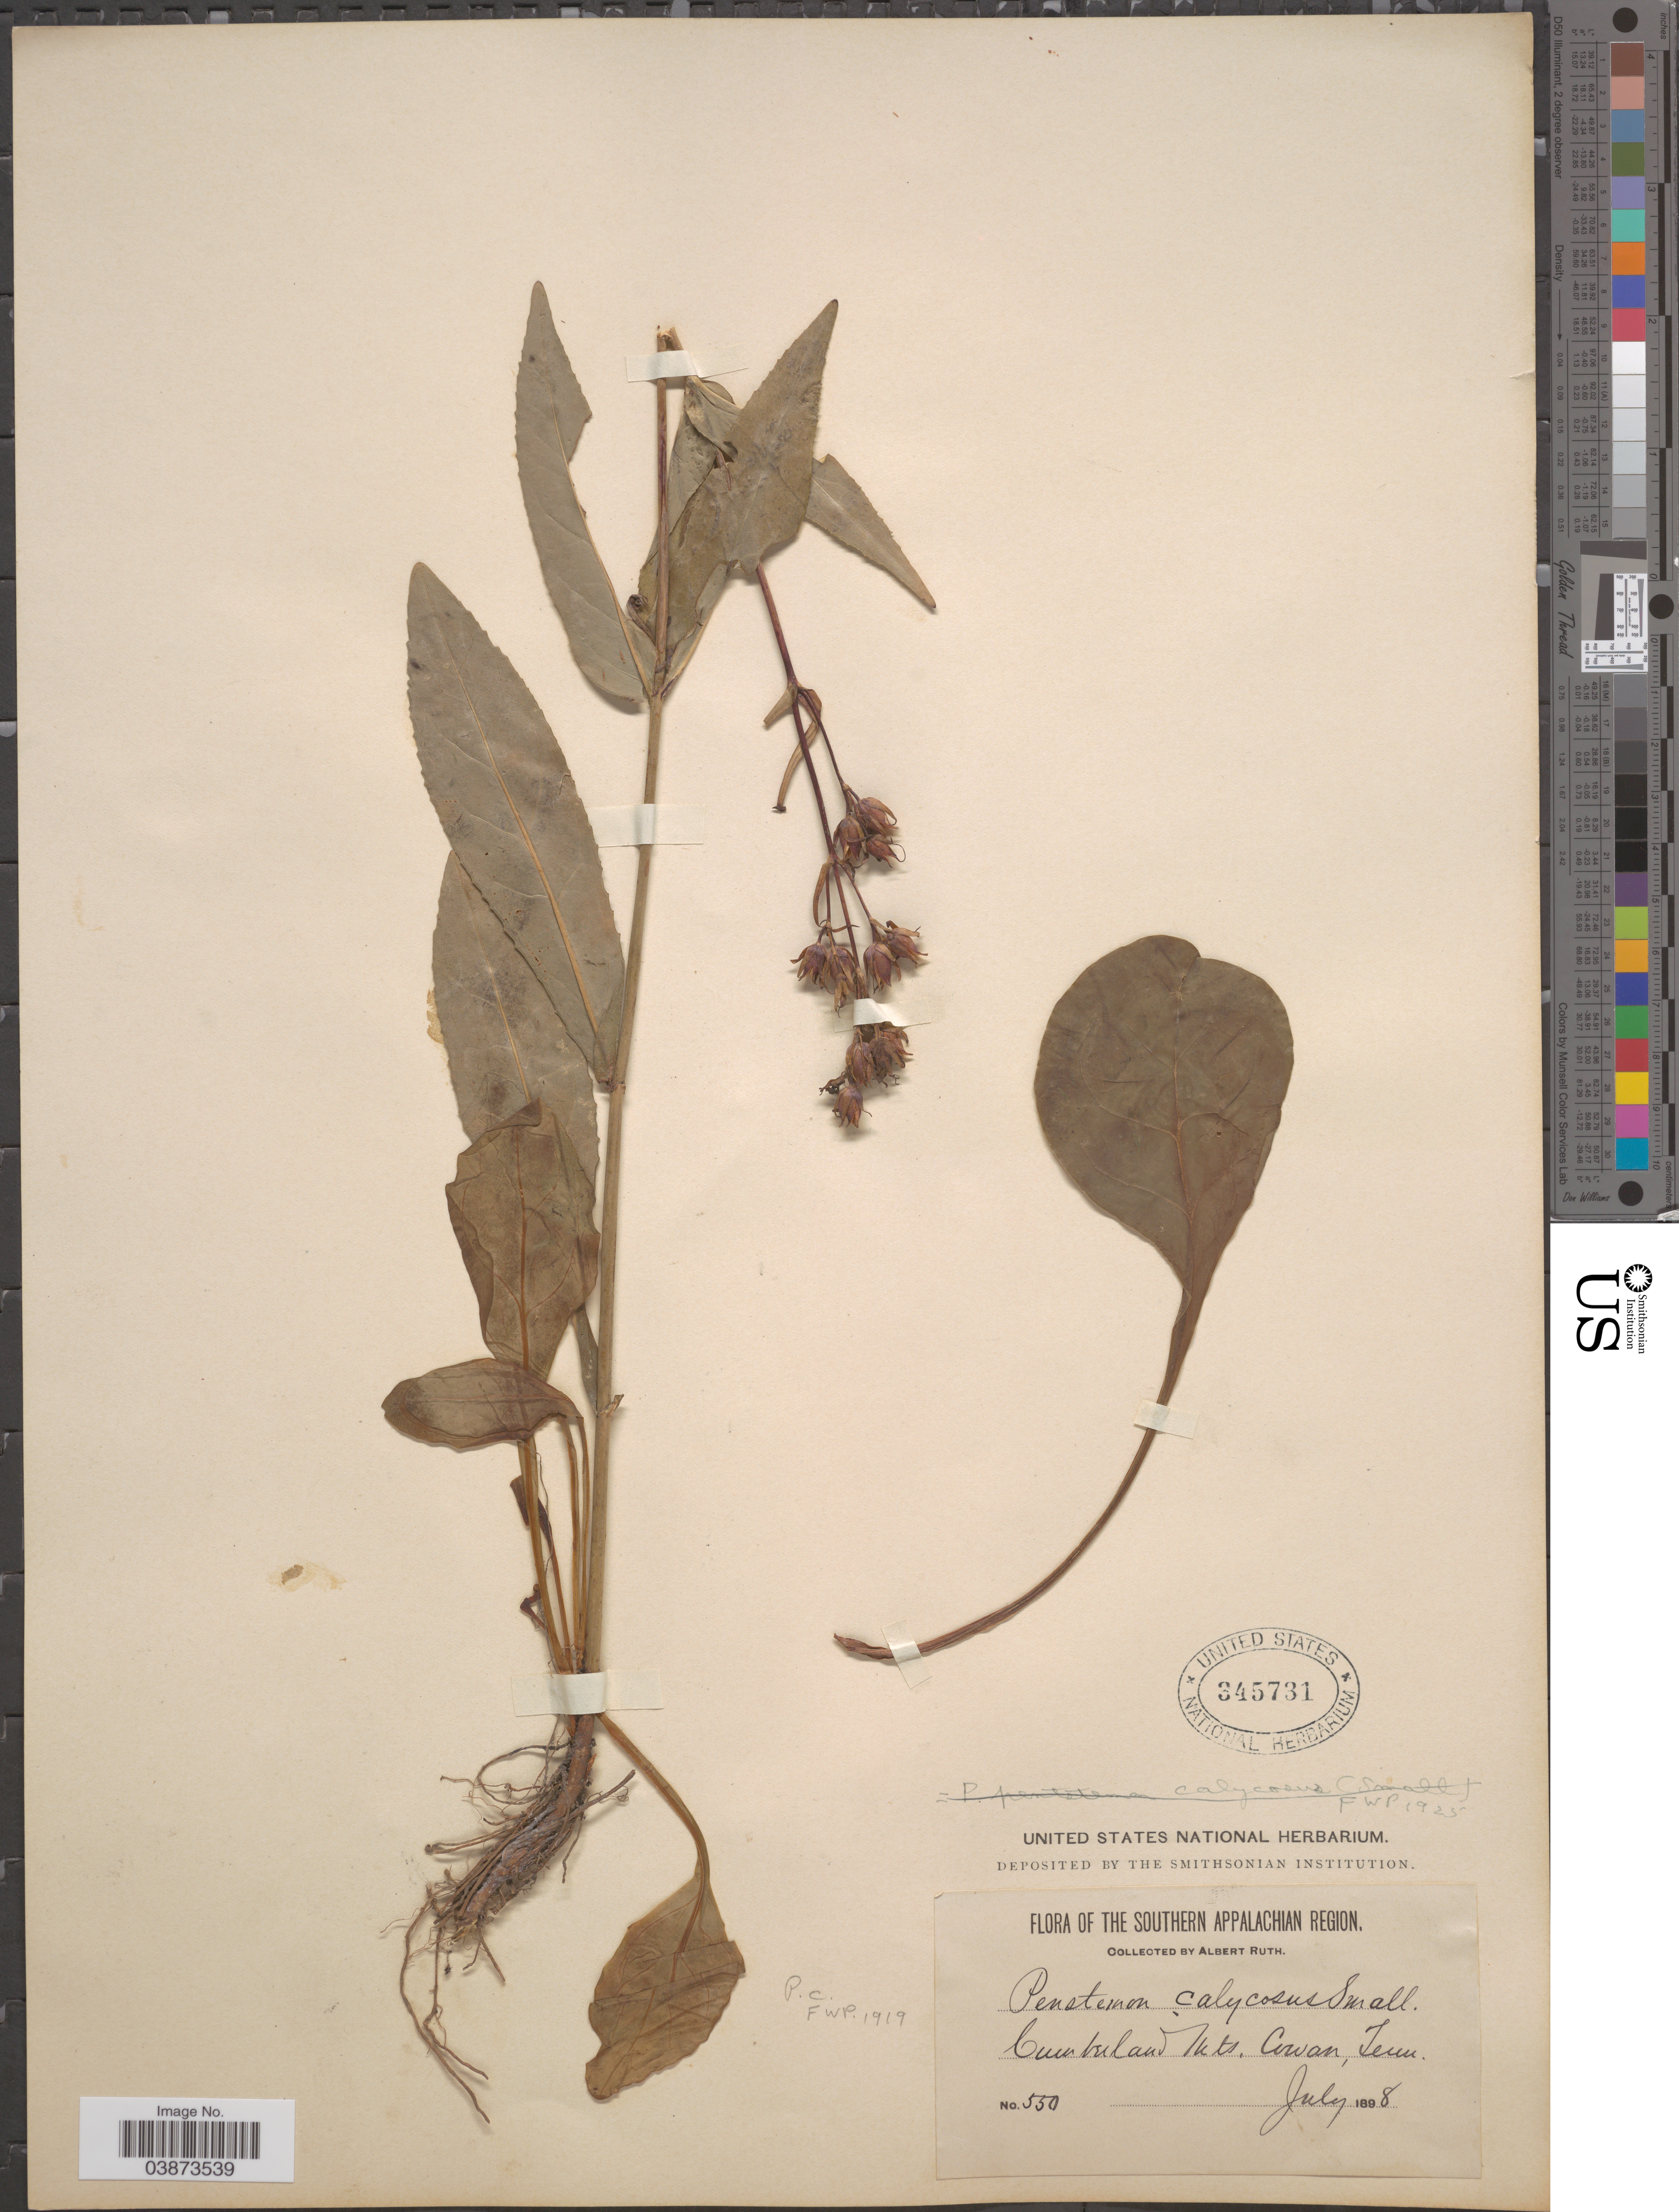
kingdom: Plantae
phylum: Tracheophyta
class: Magnoliopsida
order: Lamiales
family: Plantaginaceae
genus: Penstemon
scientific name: Penstemon calycosus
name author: Small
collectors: A. Ruth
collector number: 550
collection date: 1898-07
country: United States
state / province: Tennessee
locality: The Southern Appalachian Region. Cumberland Mts. Cowan.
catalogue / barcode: US 345731